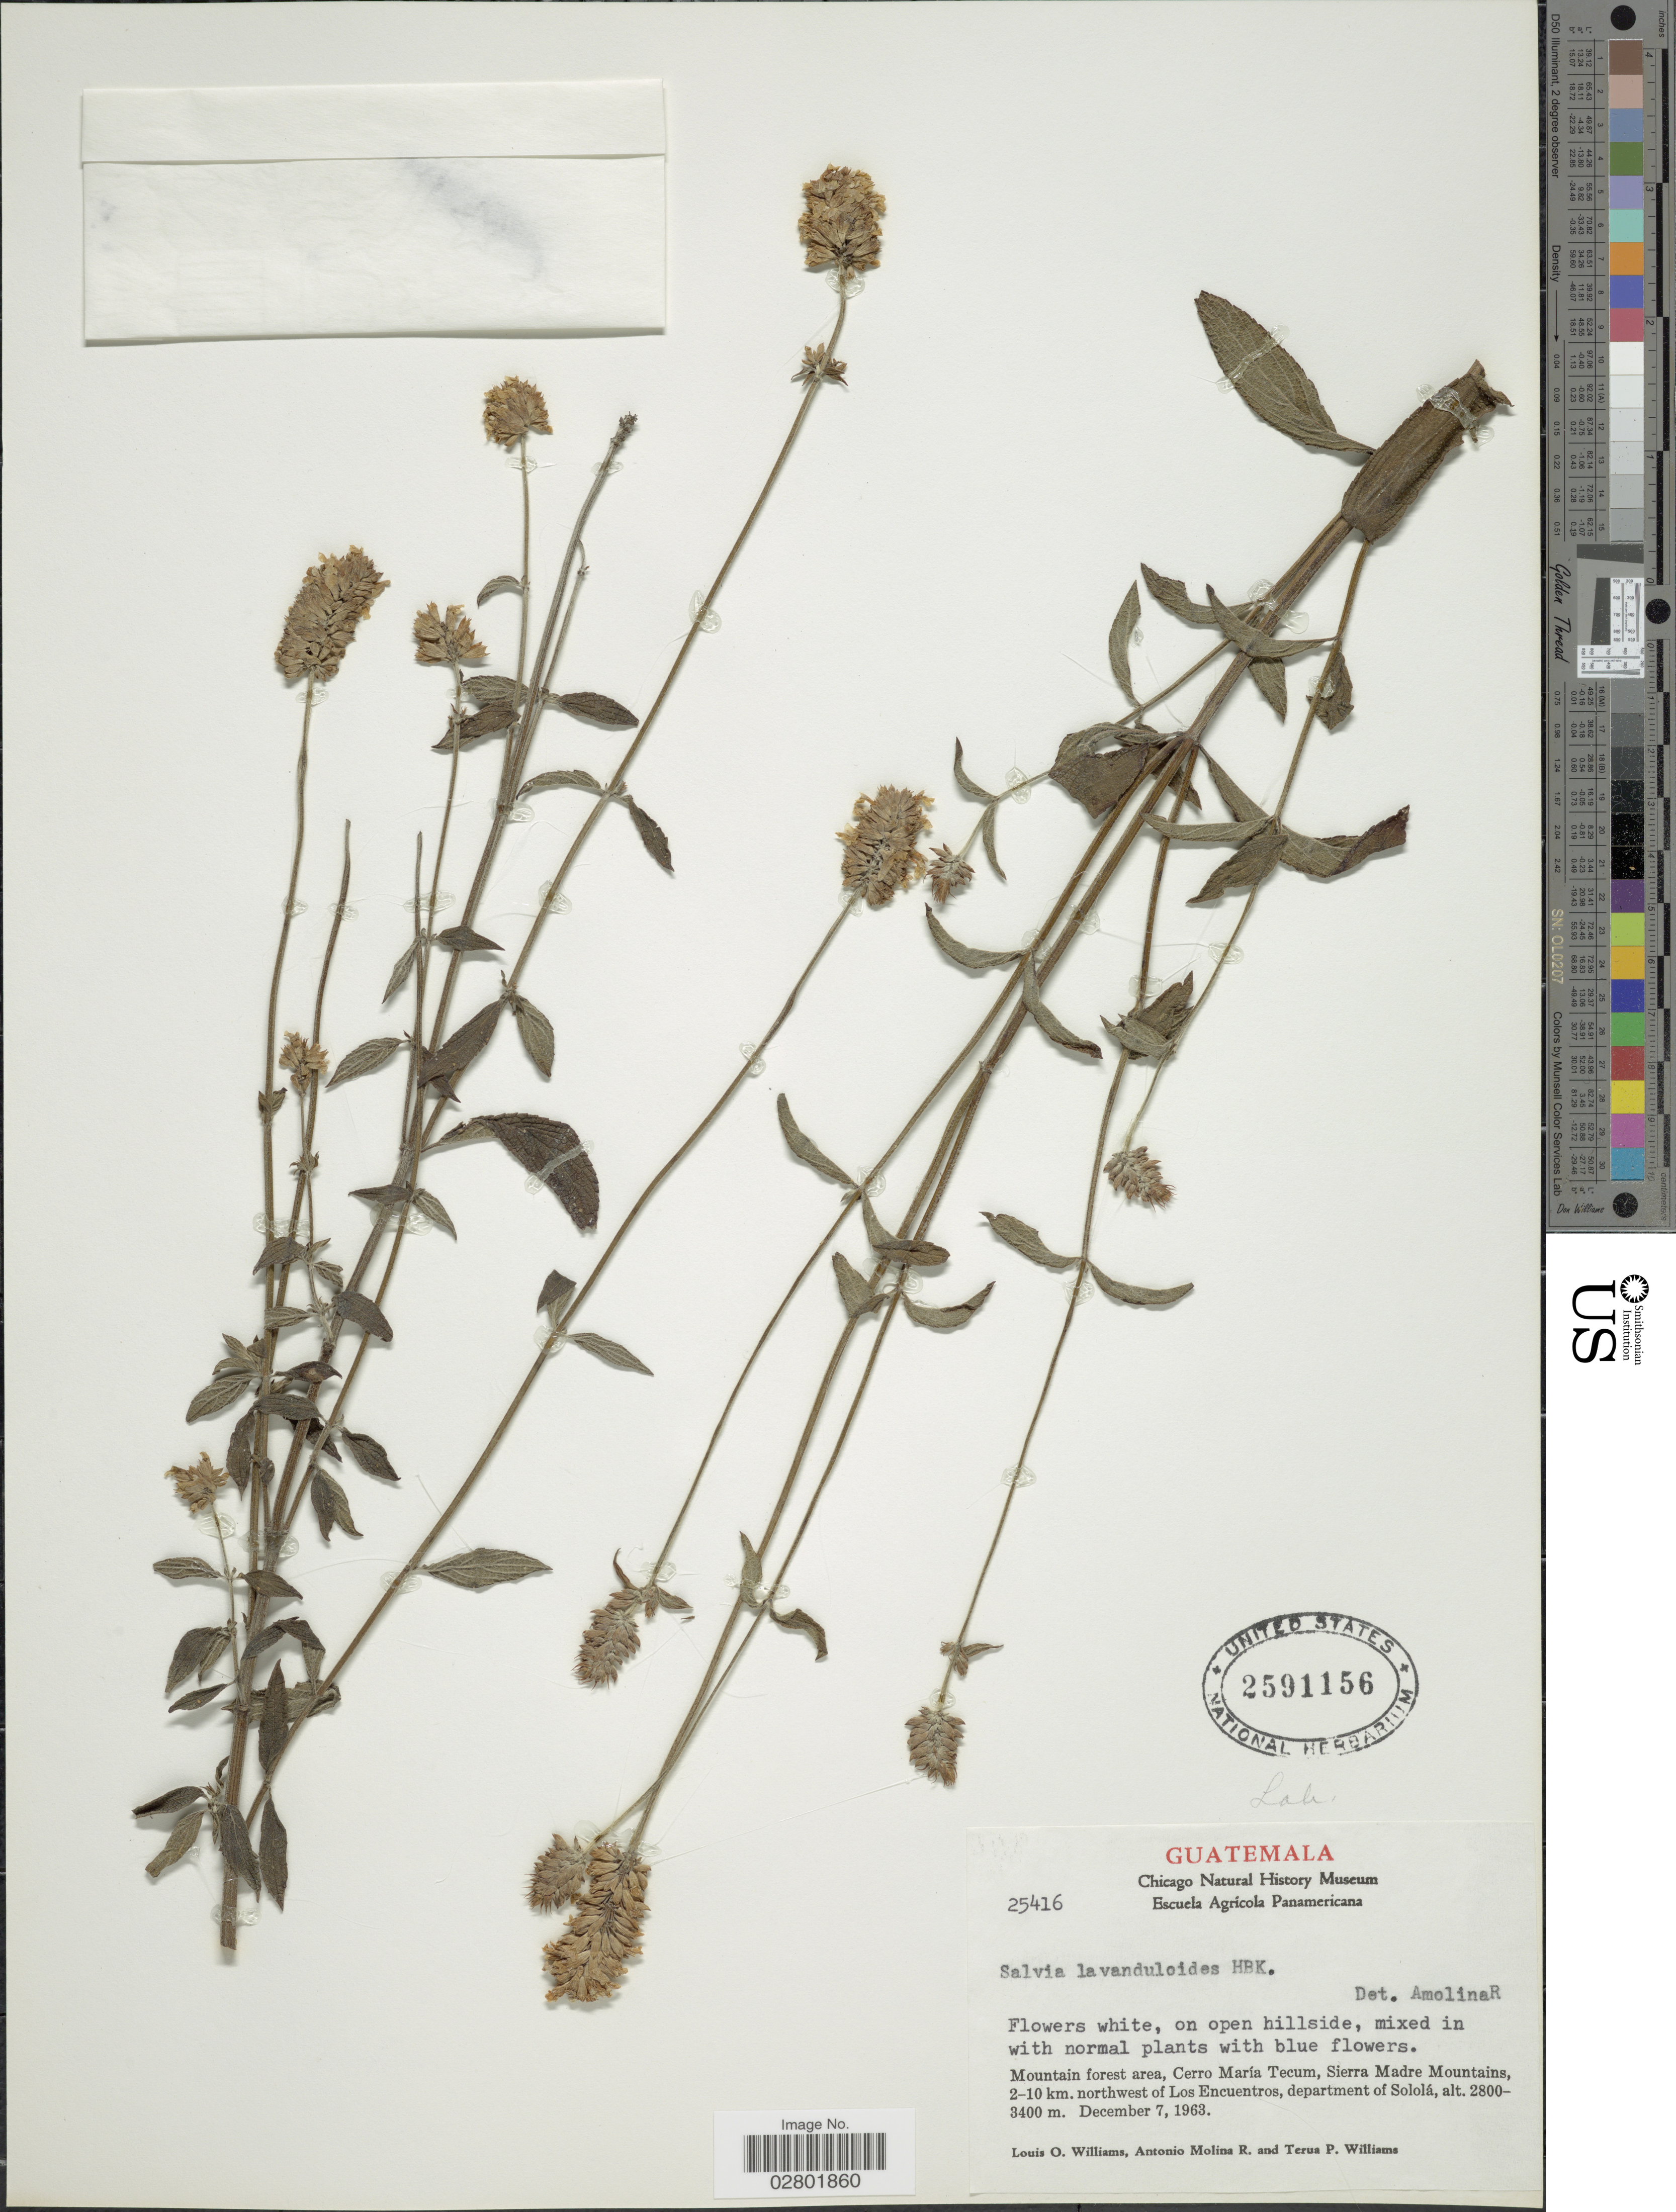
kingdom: Plantae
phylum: Tracheophyta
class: Magnoliopsida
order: Lamiales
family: Lamiaceae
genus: Salvia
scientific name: Salvia lavanduloides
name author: Kunth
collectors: L. O. Williams, A. Molina R. & T. Williams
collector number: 25416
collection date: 1963-12-07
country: Guatemala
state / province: Sololá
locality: Mountain forest area, Cerro María Tecum, Sierra Madre Mountains, 2-10 km. northwest of Los Encuentros, department of Sololá.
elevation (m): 2800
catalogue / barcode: US 2591156